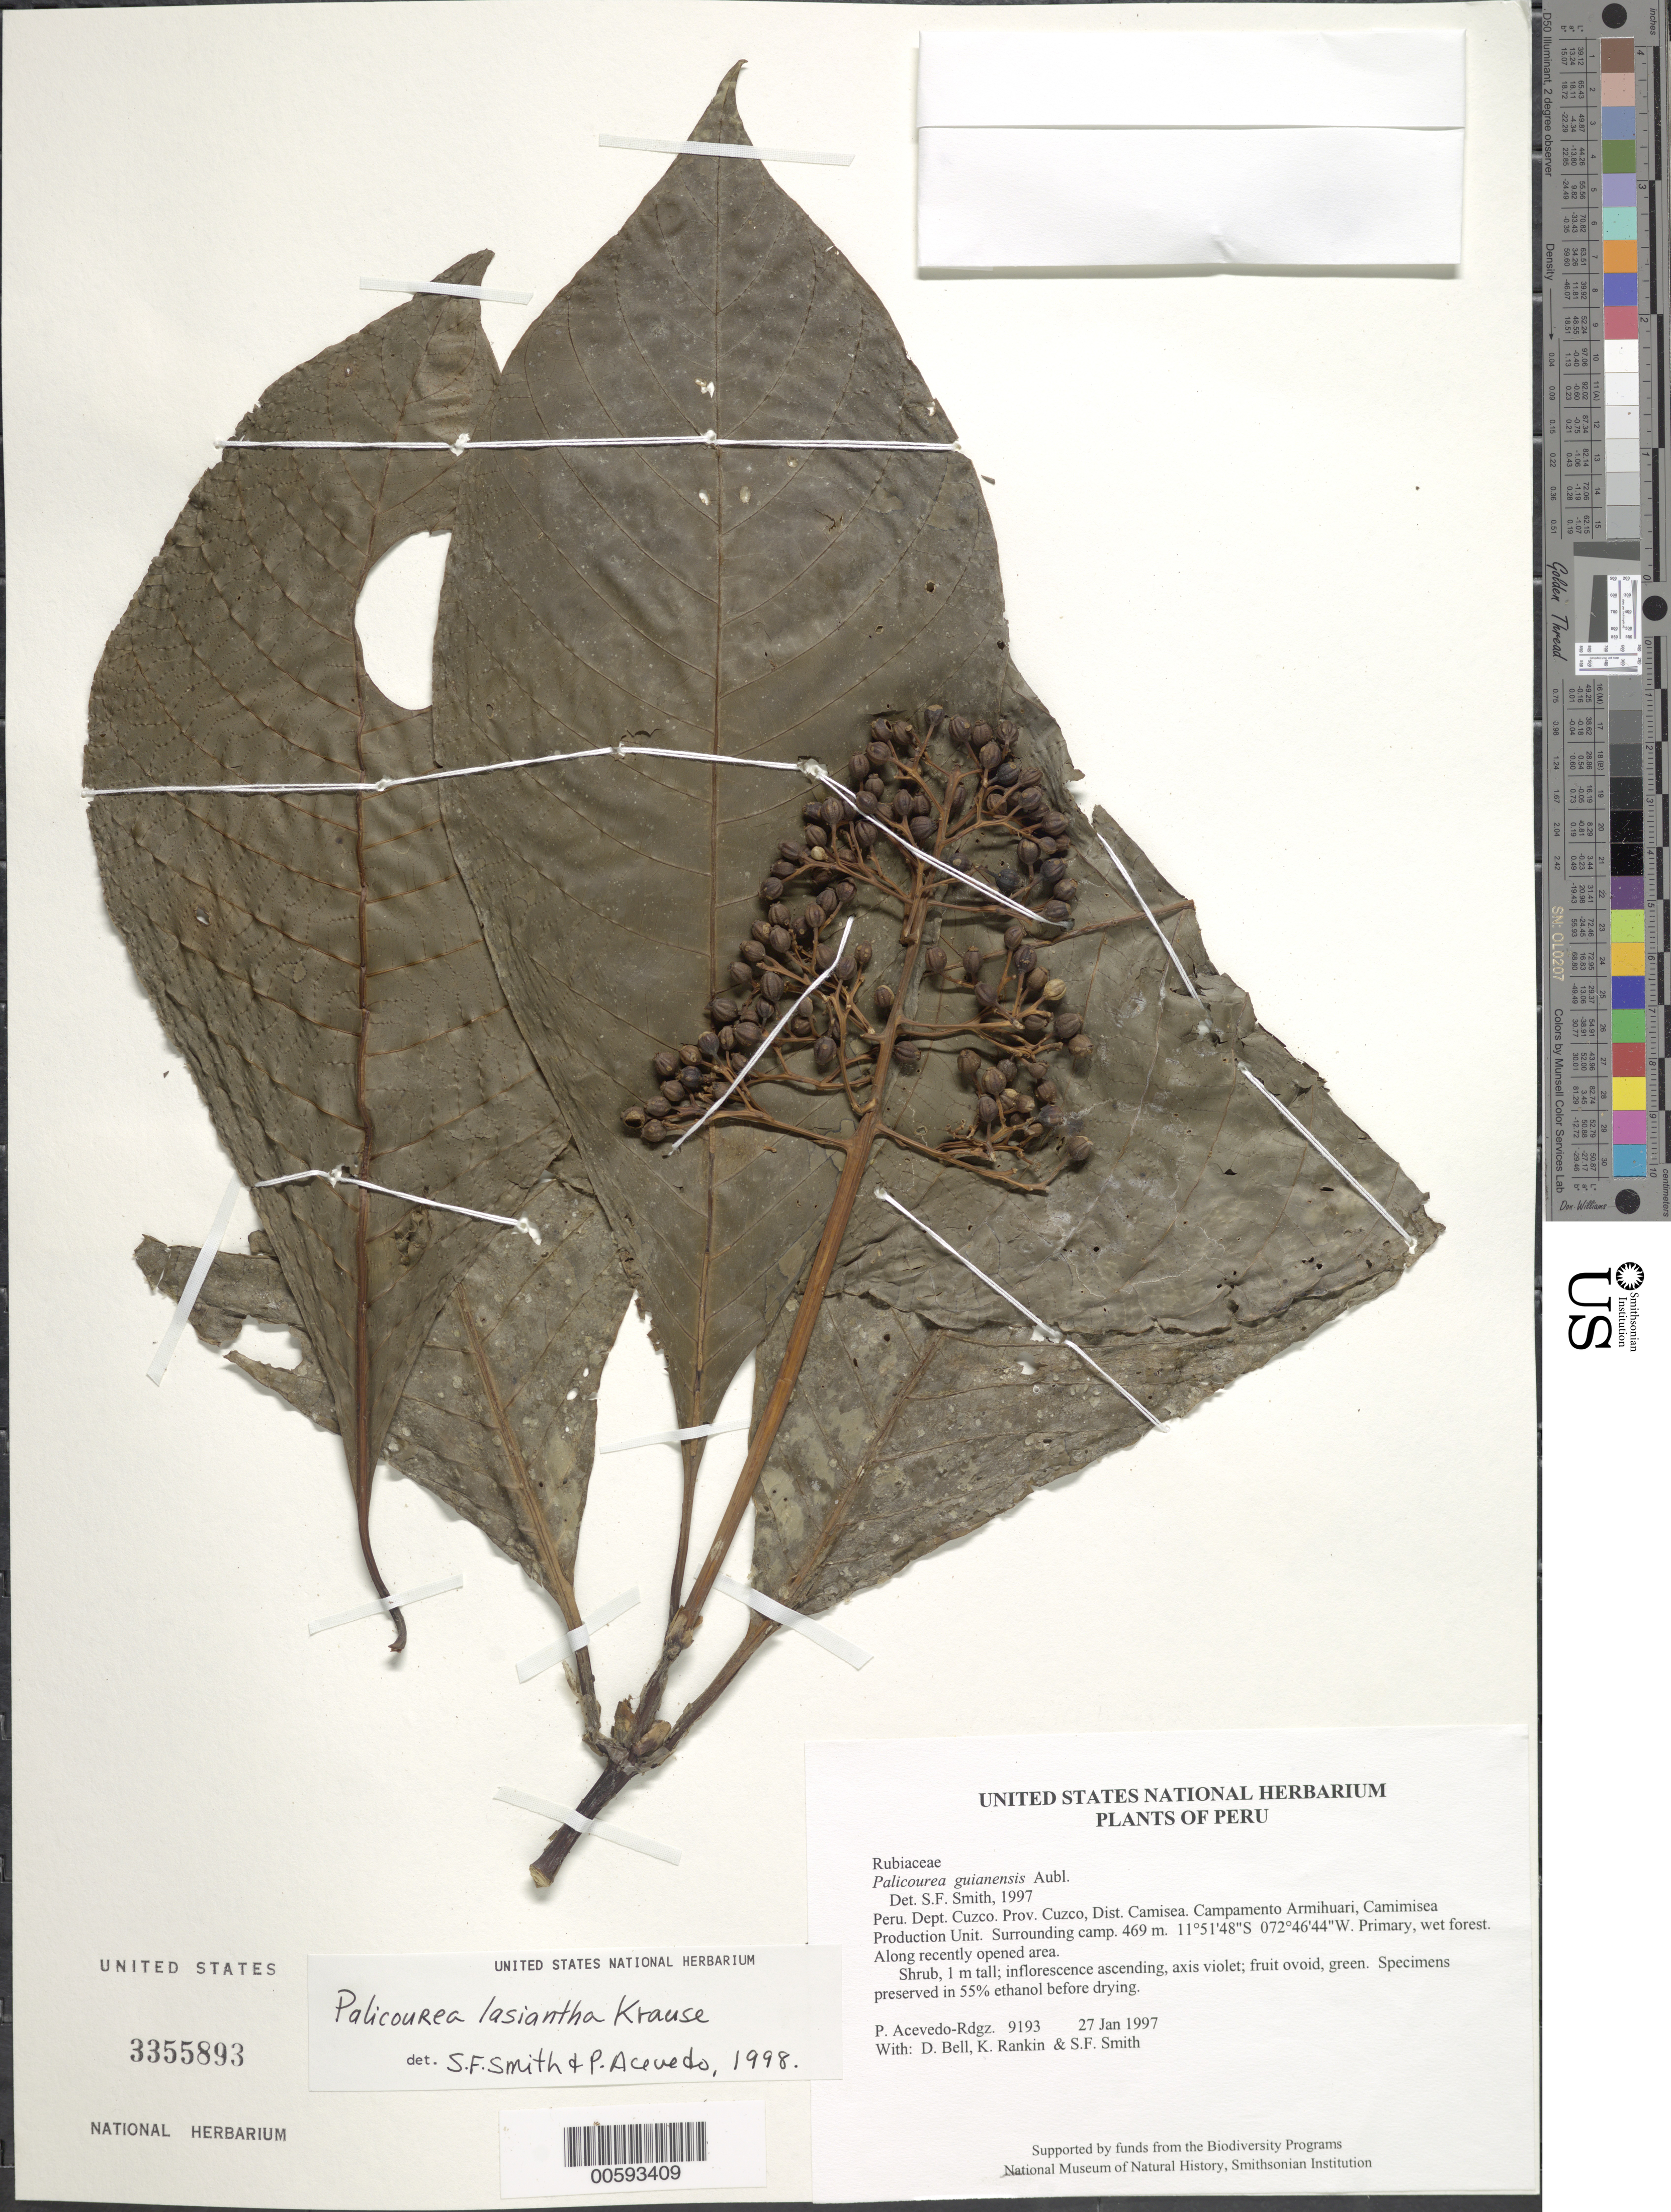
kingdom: Plantae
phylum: Tracheophyta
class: Magnoliopsida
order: Gentianales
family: Rubiaceae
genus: Palicourea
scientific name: Palicourea lasiantha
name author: Krause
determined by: Smith, S. F.; Acevedo-Rodríguez, P.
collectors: P. Acevedo-Rodr., D. A. Bell, K. B. Rankin & S.F. Smith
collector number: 9193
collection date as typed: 27 Jan 1997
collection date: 1997-01-27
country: Peru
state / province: Cusco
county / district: Cusco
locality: Districto Camisea, Campamento Armihuari, Camimisea Production Unit. Surrounding camp.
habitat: Primary, wet forest. Along recently opened area.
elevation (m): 469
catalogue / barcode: US 3355893